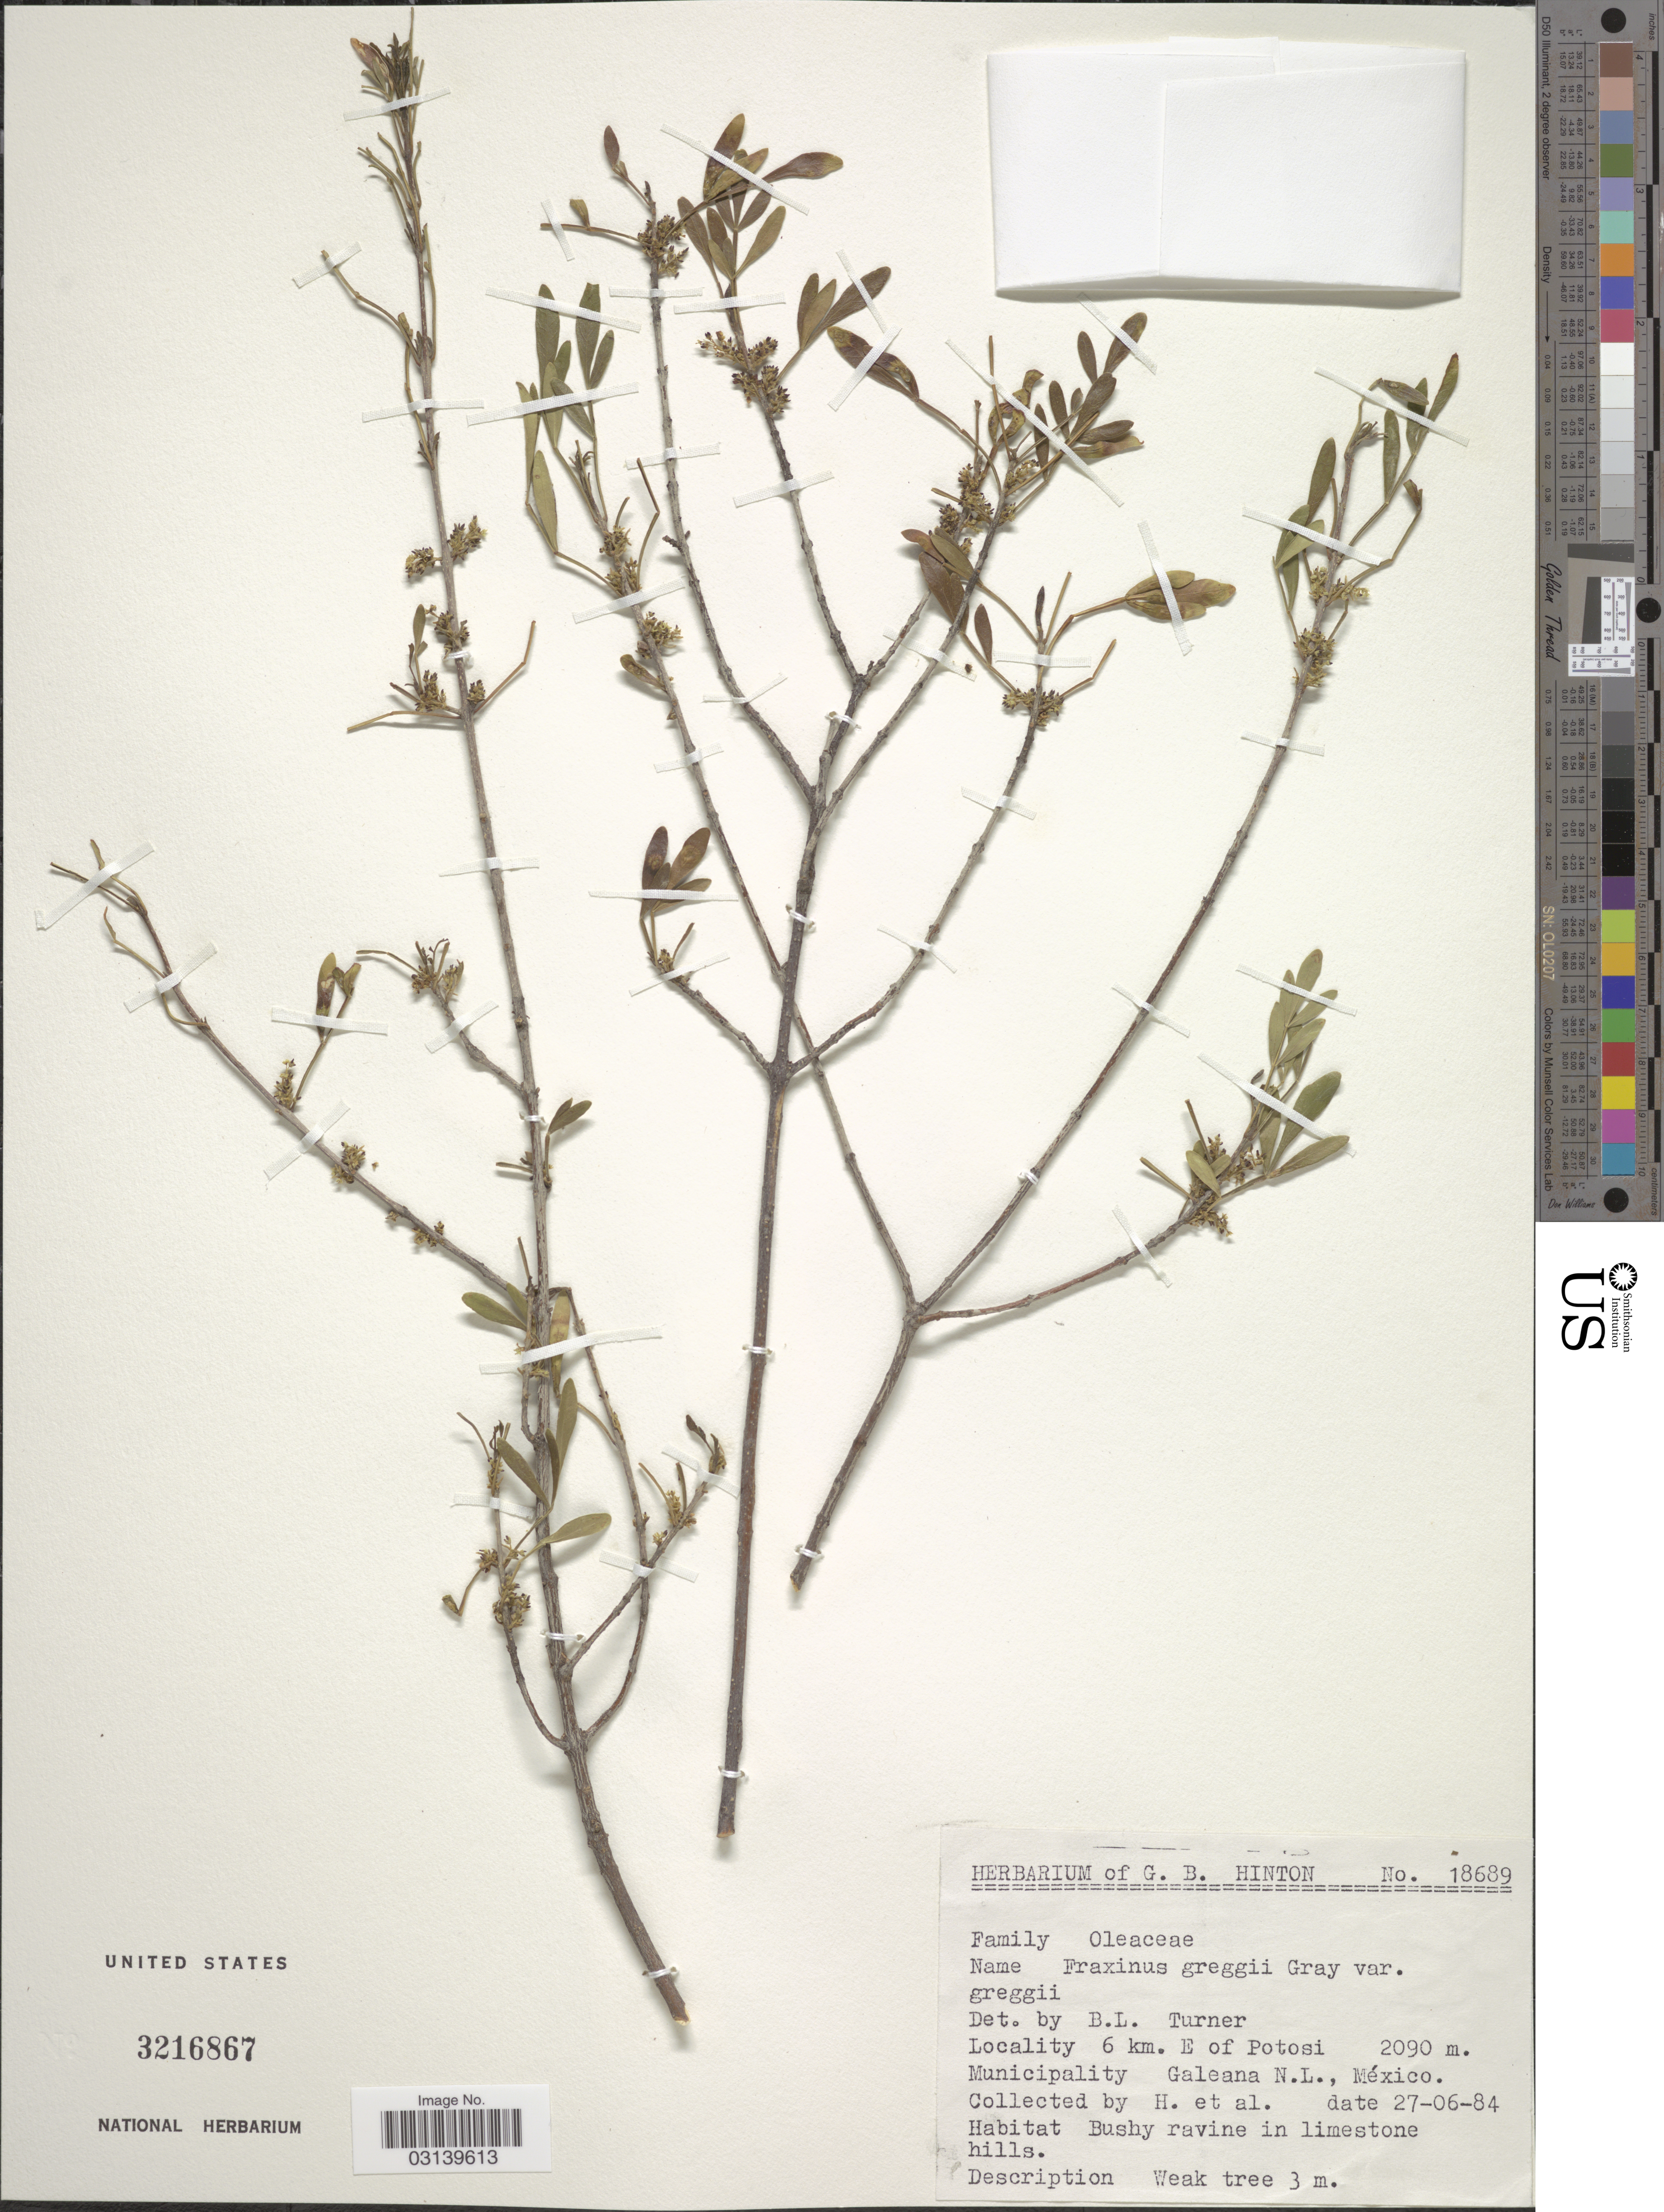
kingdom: Plantae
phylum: Tracheophyta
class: Magnoliopsida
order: Lamiales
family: Oleaceae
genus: Fraxinus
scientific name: Fraxinus greggii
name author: A. Gray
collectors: G. B. Hinton & et al.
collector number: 18689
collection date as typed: Transcribed d/m/y: 27/6/84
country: Mexico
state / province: Nuevo León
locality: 6 km. E of Potosi. Municipality Galeana.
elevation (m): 2090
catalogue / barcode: US 3216867